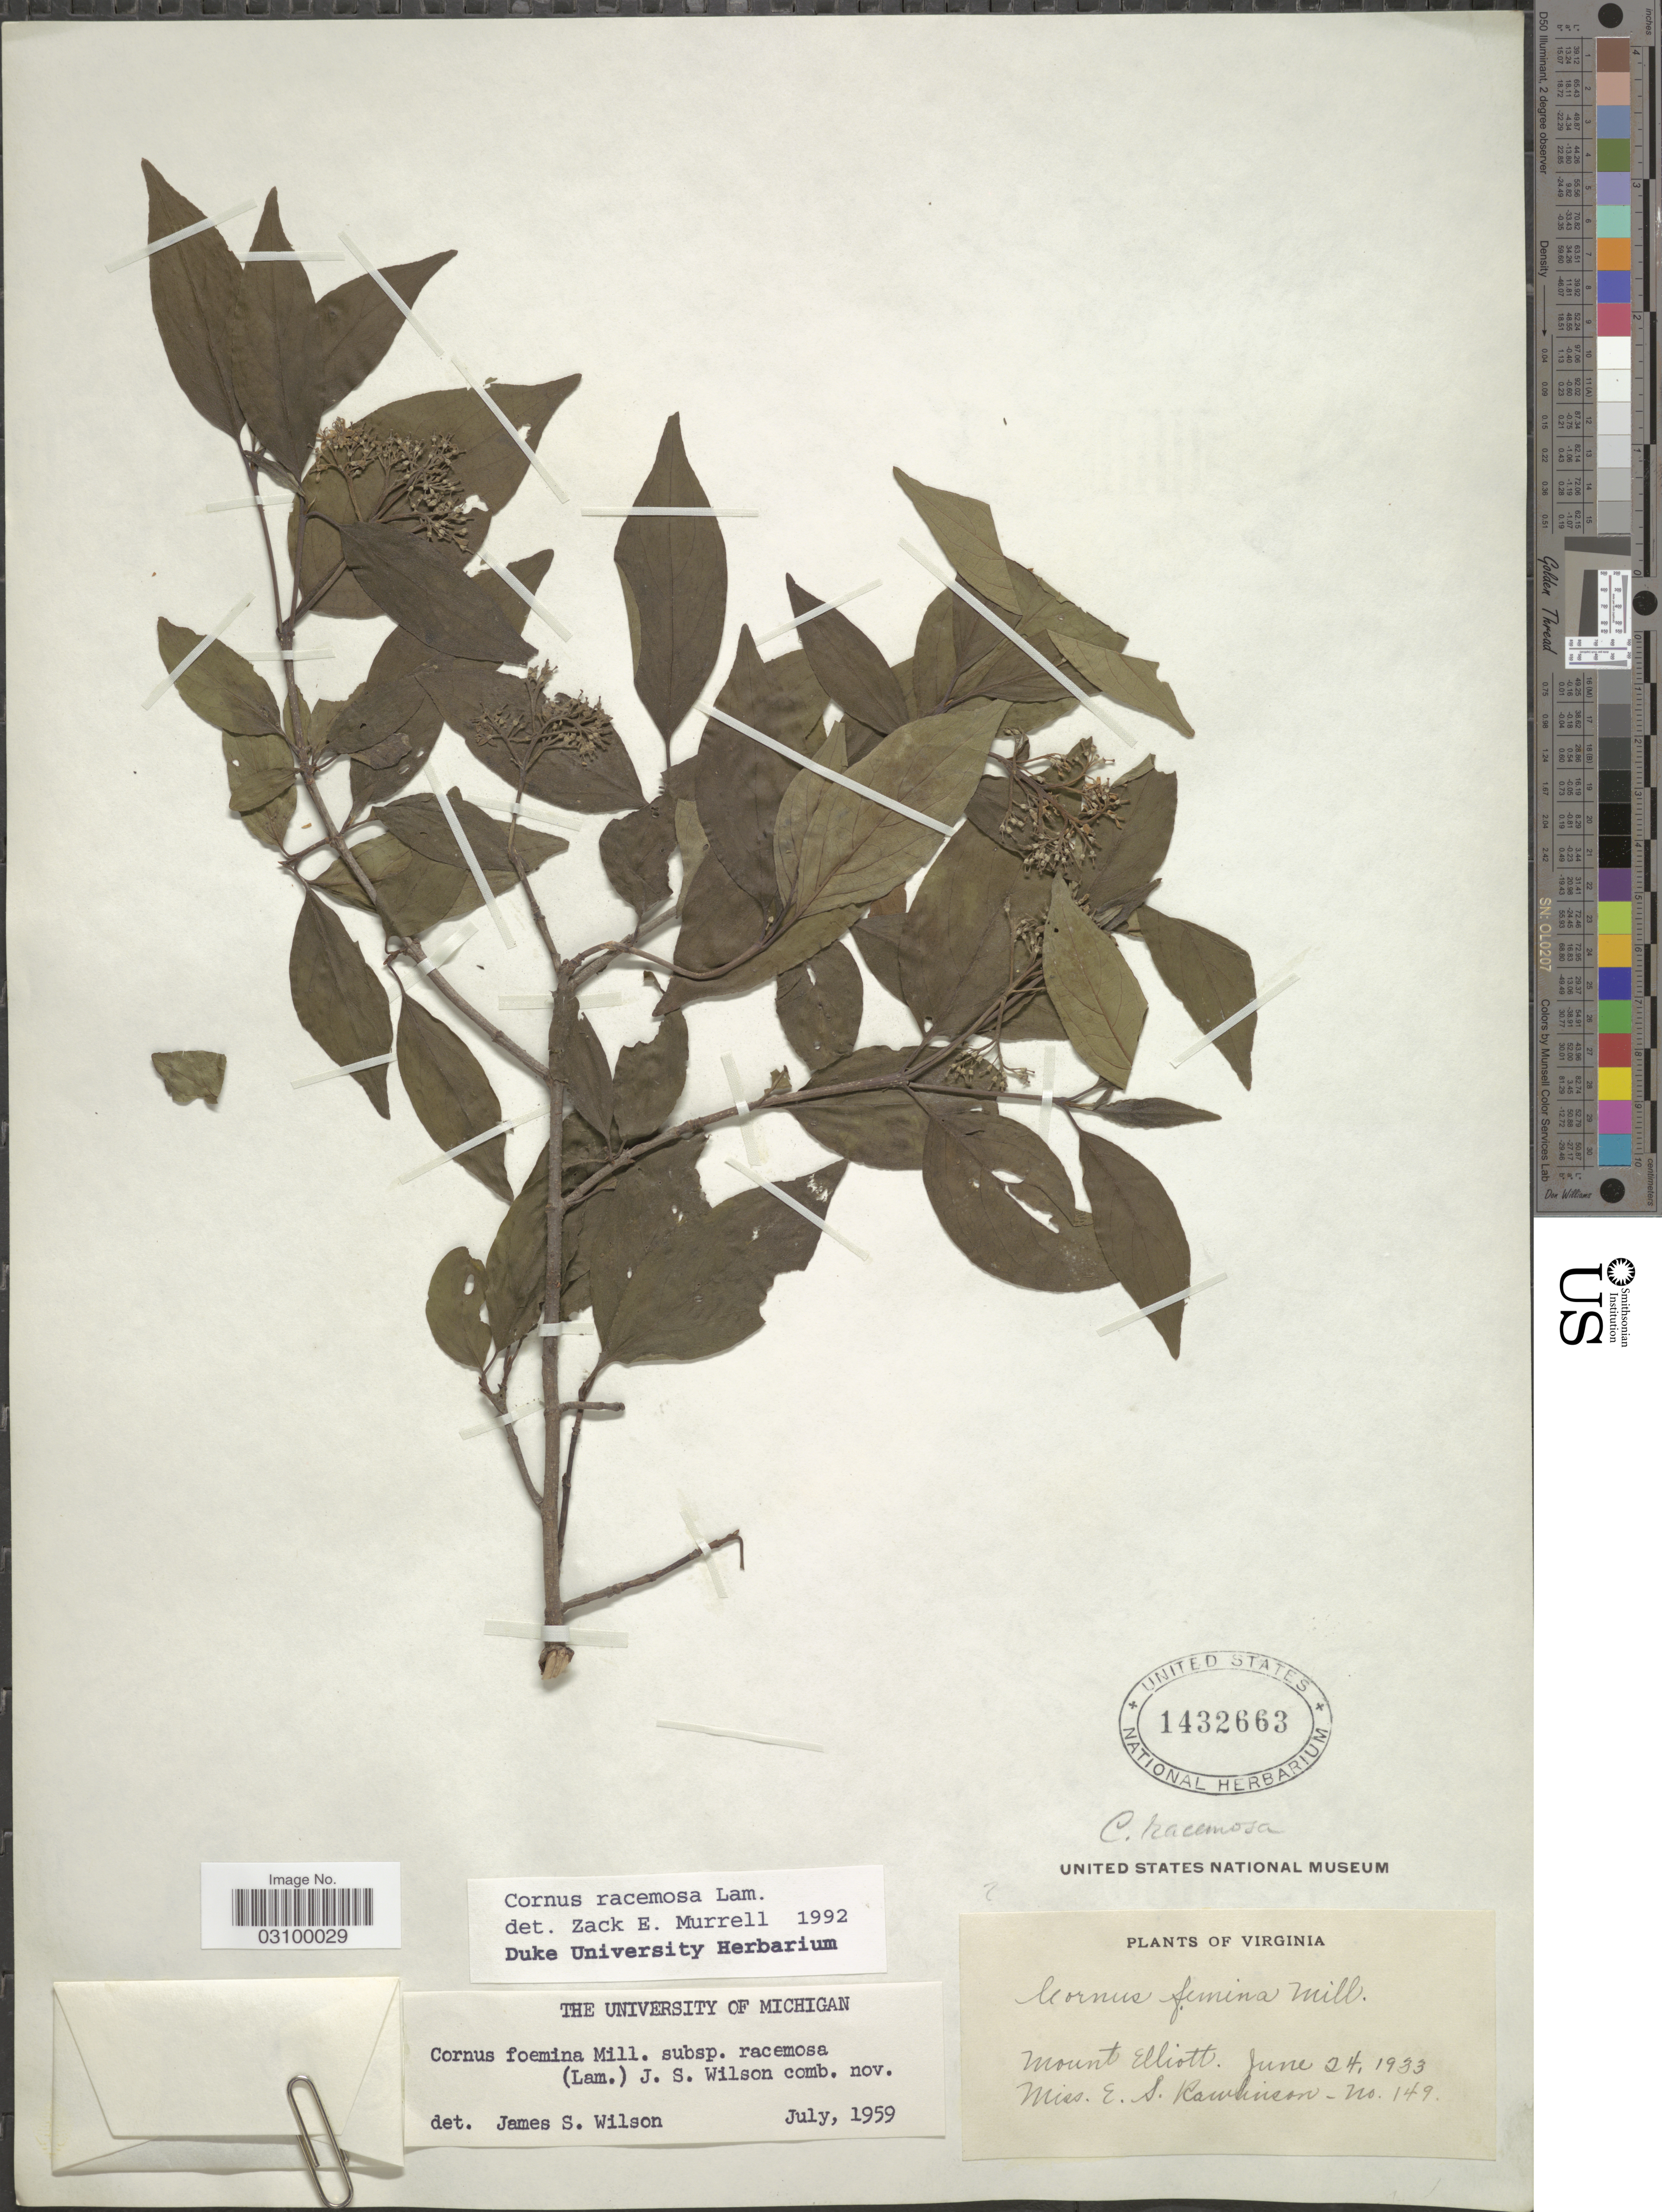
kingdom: Plantae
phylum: Tracheophyta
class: Magnoliopsida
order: Cornales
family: Cornaceae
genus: Cornus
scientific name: Cornus racemosa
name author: Lam.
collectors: E. S. Rawlinson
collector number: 149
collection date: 1933-06-24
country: United States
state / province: Virginia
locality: Mount Elliott.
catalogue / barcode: US 1432663